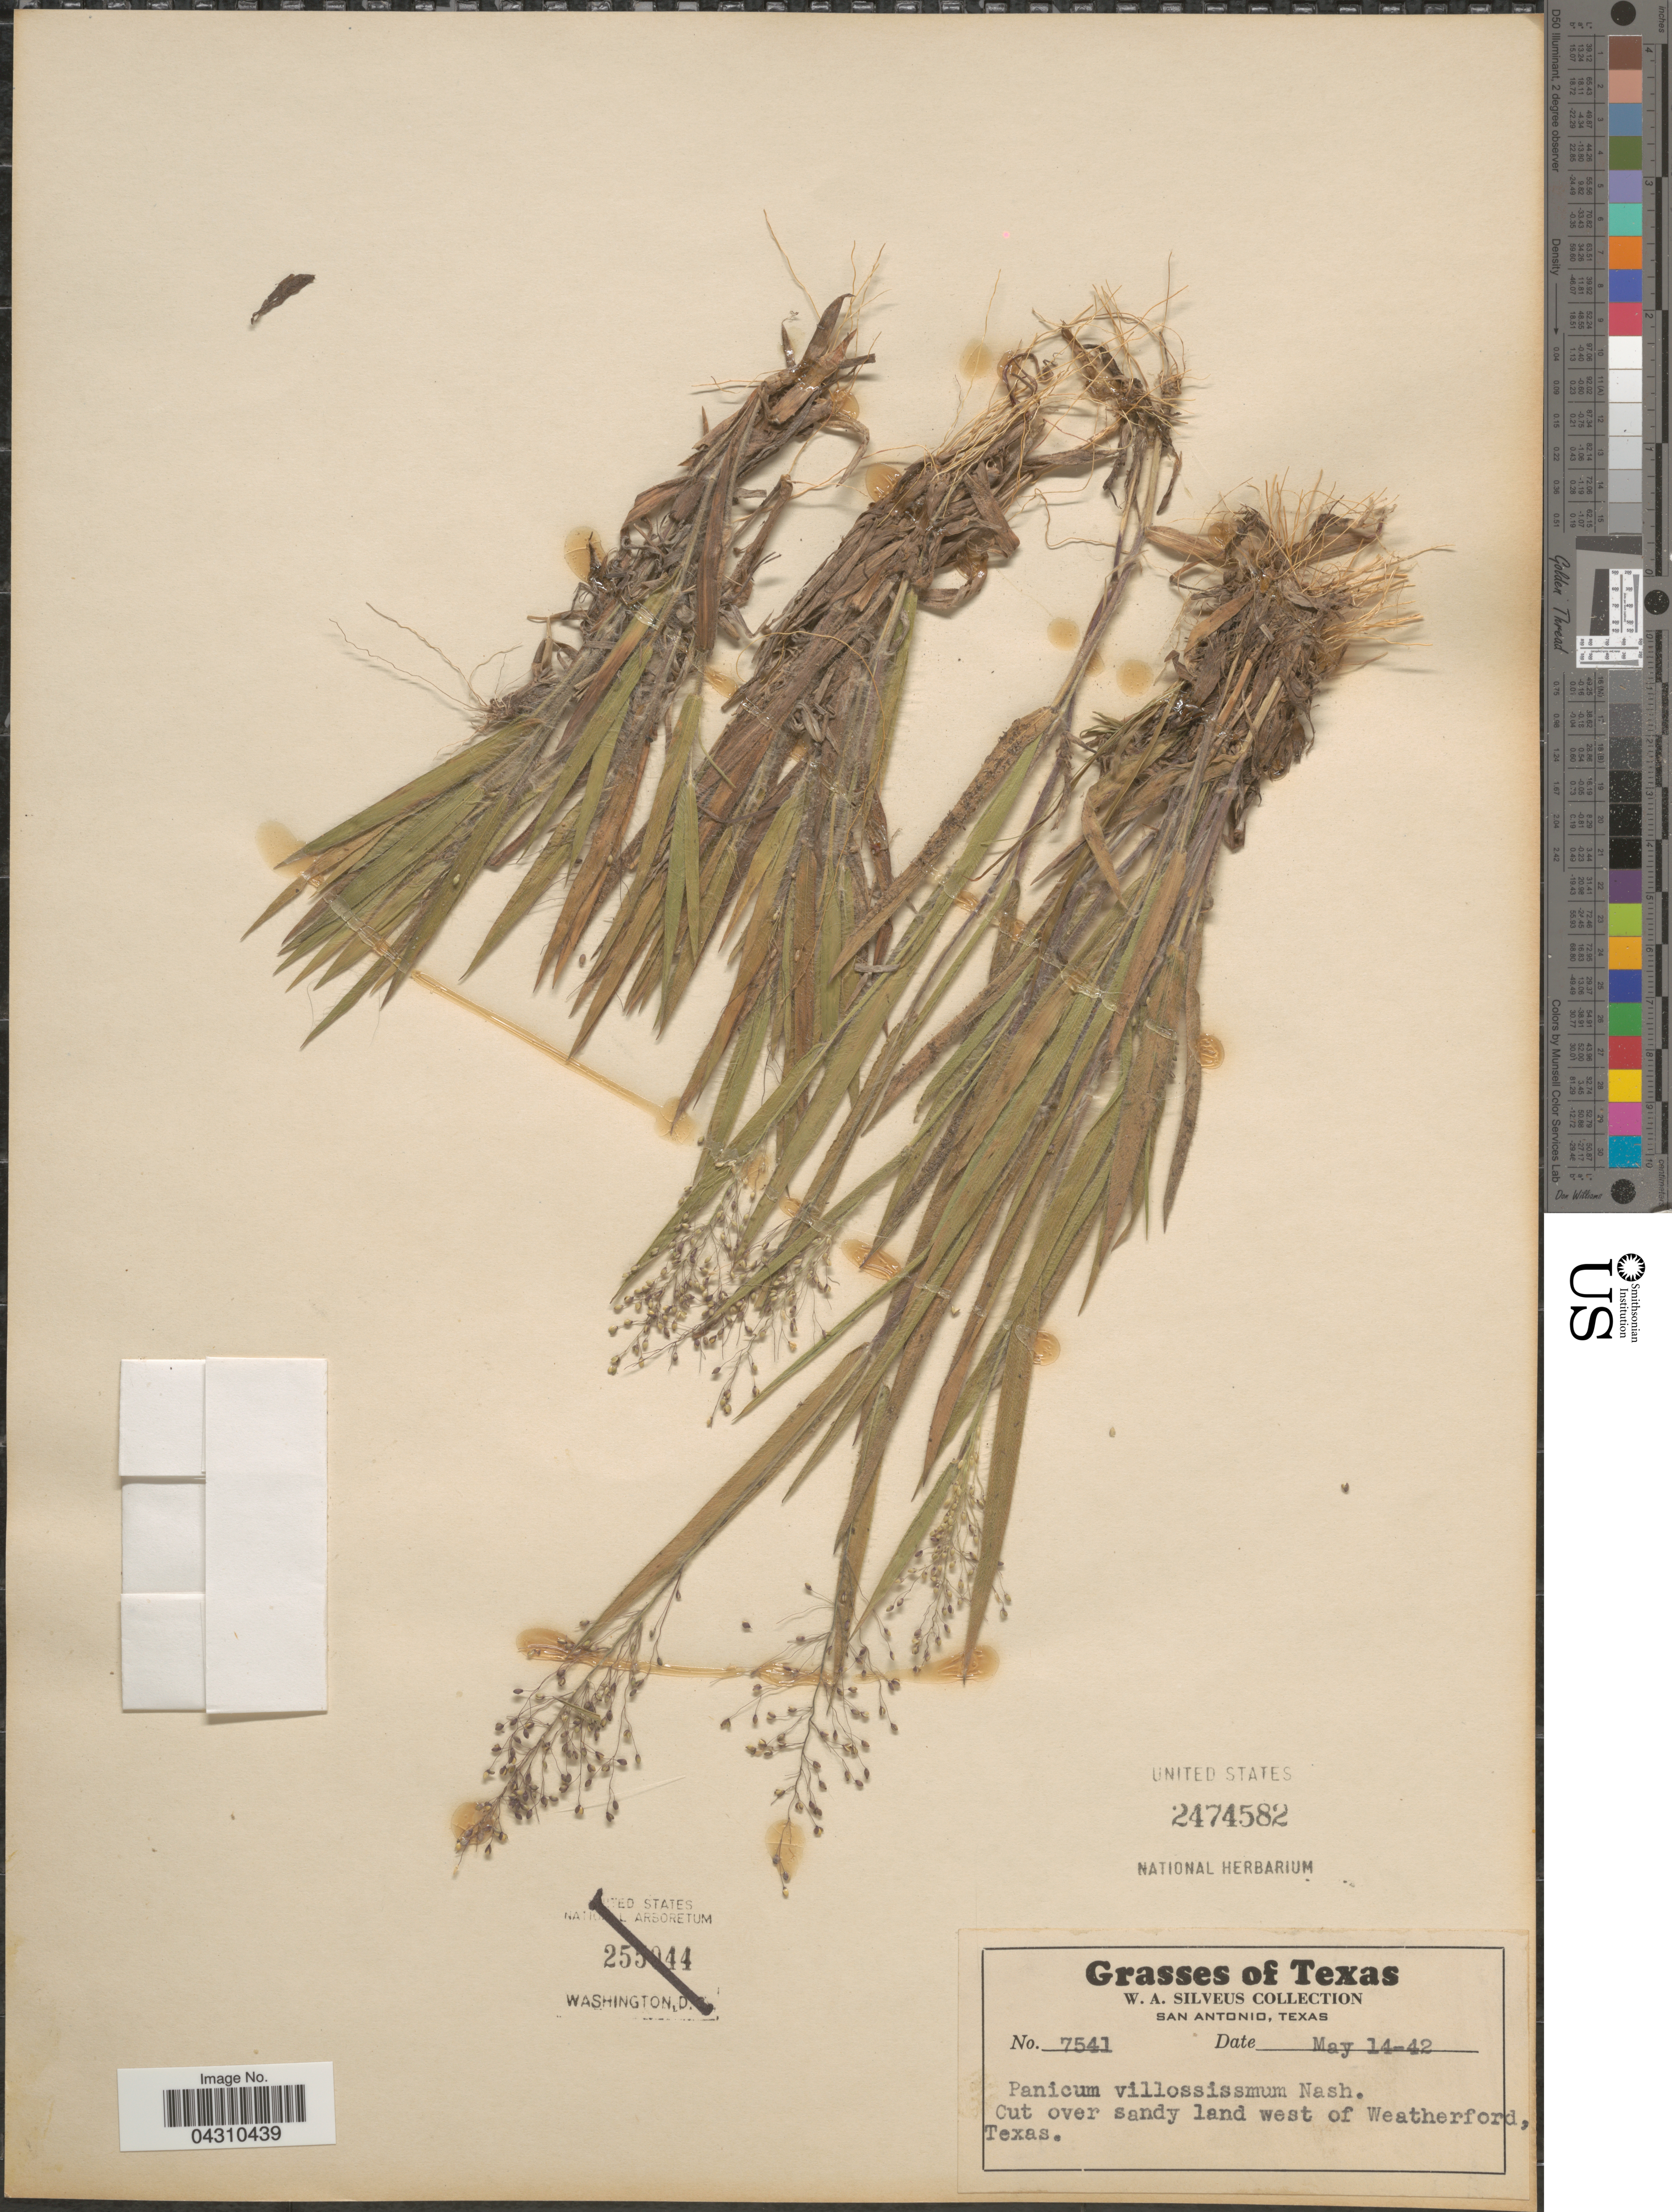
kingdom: Plantae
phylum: Tracheophyta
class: Liliopsida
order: Poales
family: Poaceae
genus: Dichanthelium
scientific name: Dichanthelium acuminatum var. acuminatum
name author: (Sw.) Gould & C.A. Clark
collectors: W. Silveus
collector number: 7541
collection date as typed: Transcribed d/m/y: 14/5/42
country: United States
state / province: Texas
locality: Cut over sandy land west of Weatherford.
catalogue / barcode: US 2474582